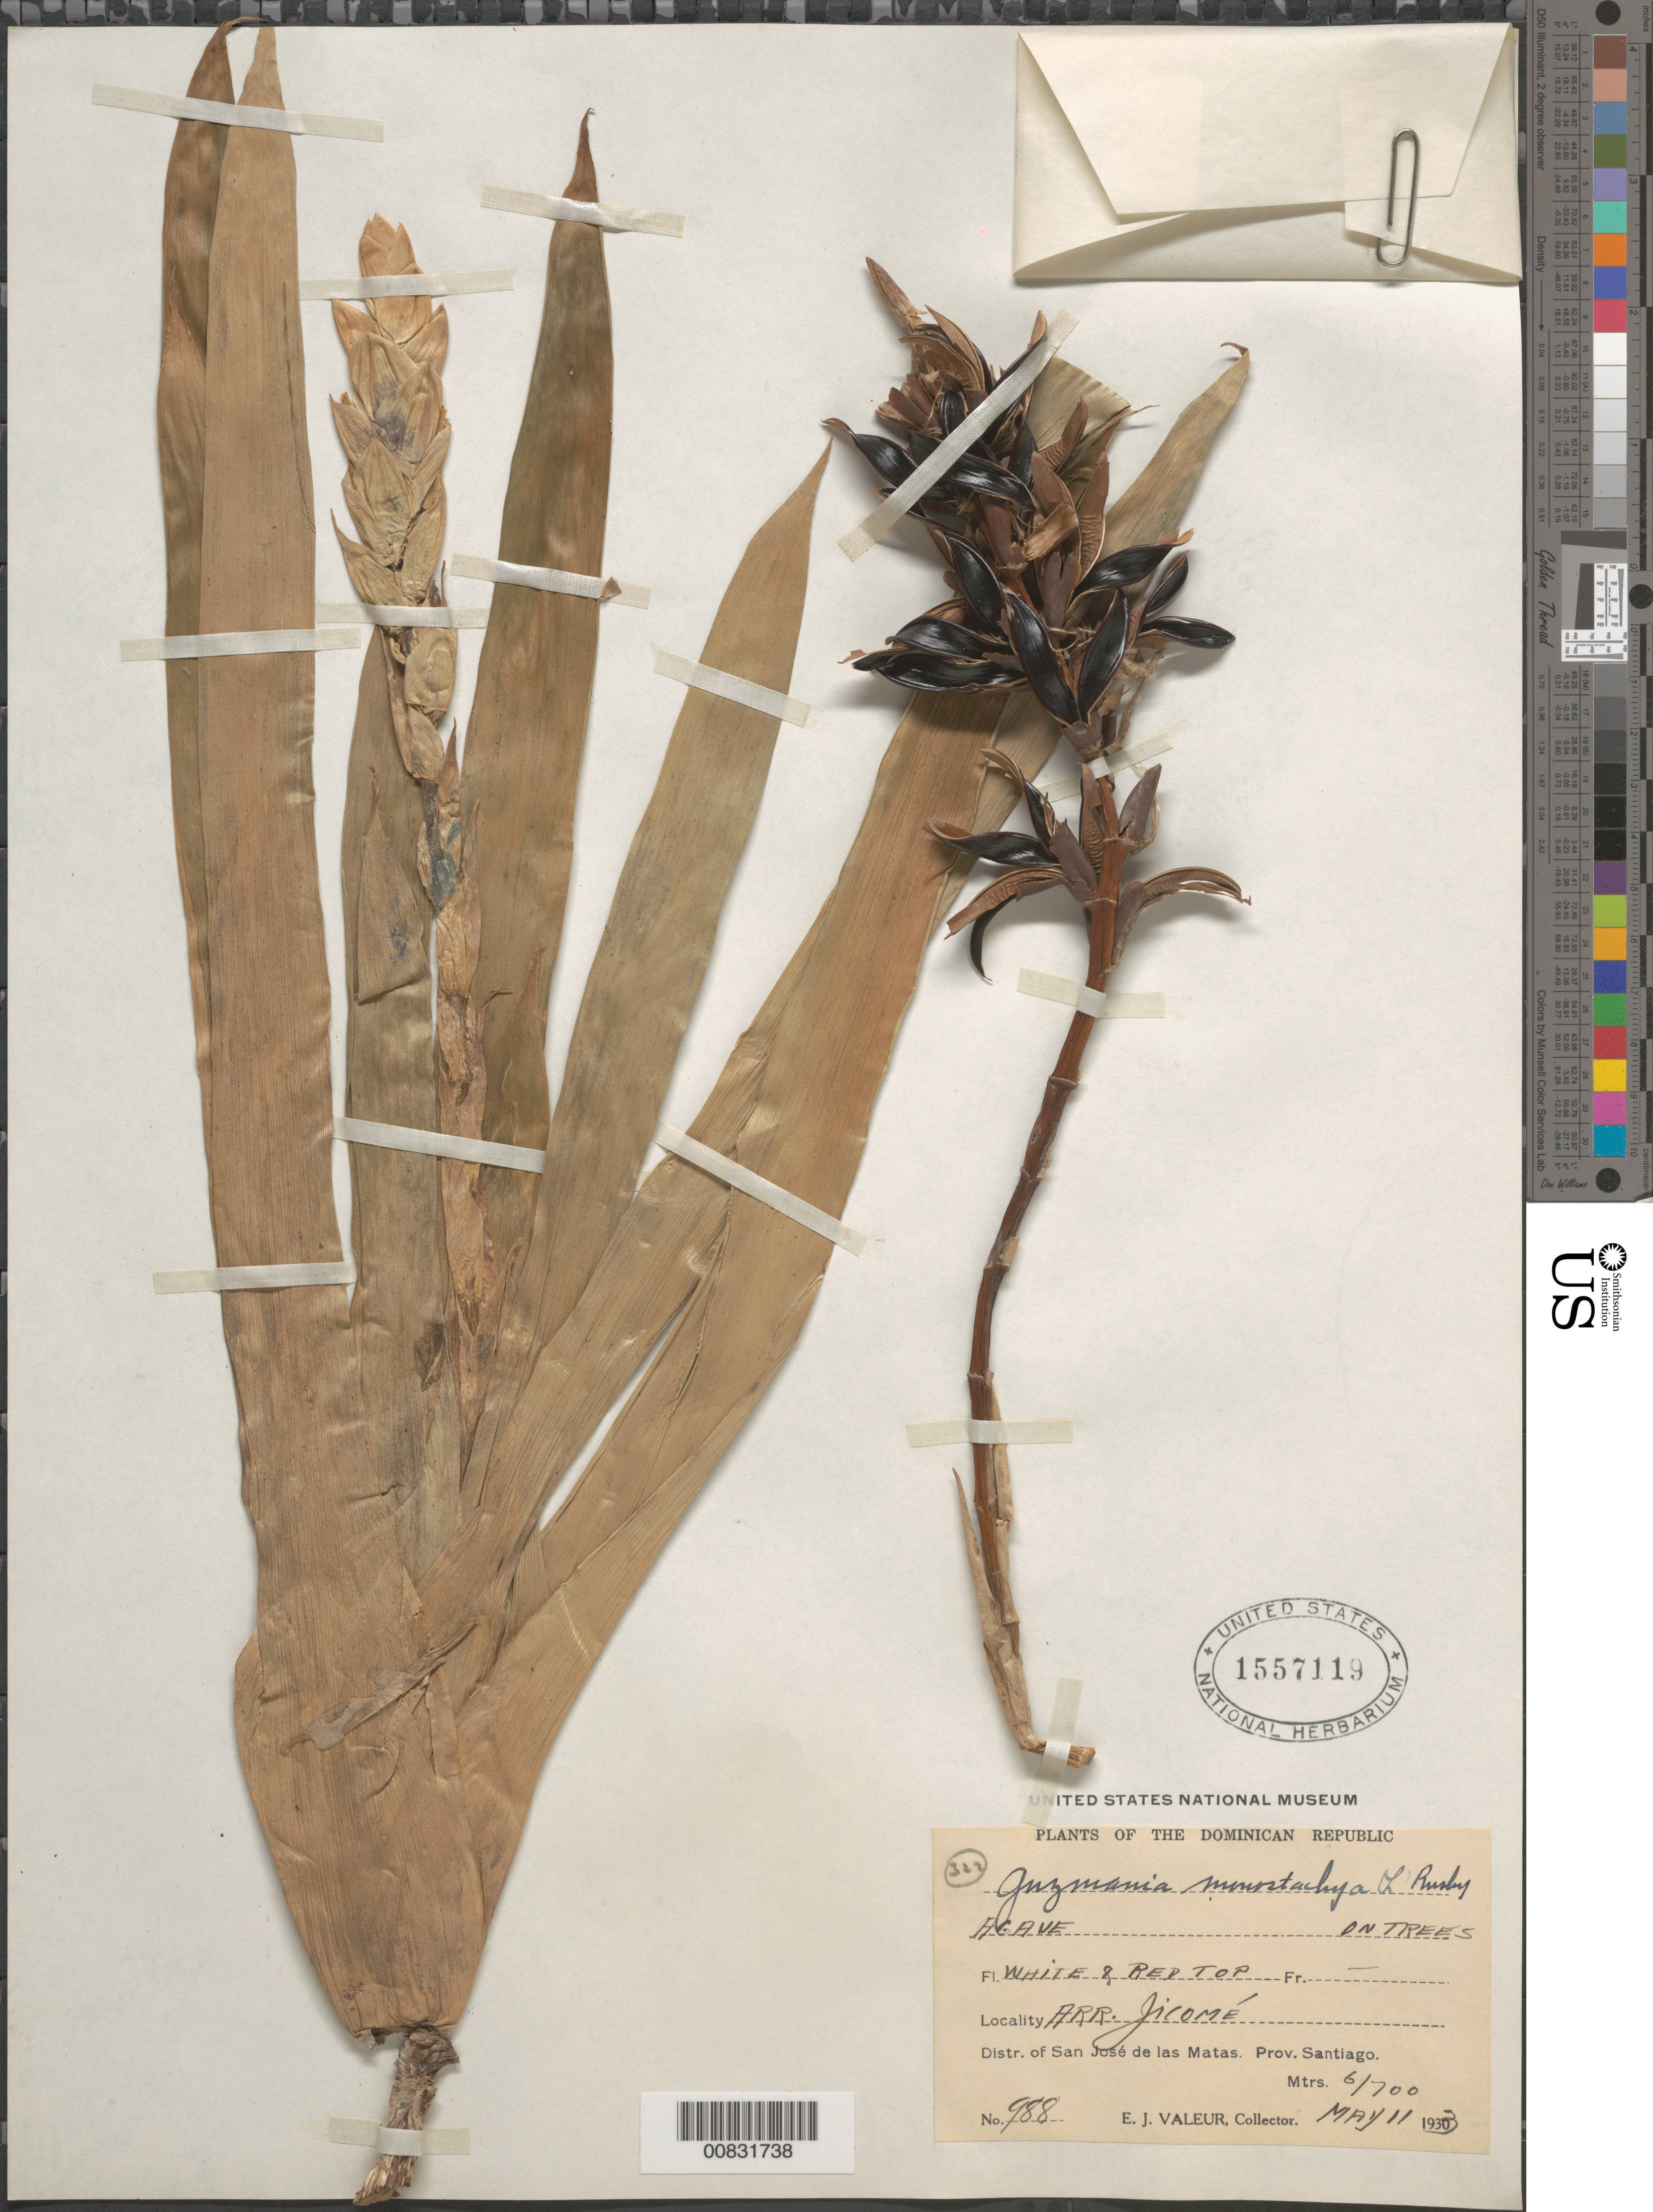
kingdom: Plantae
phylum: Tracheophyta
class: Liliopsida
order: Poales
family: Bromeliaceae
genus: Guzmania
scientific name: Guzmania monostachia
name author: (L.) Rusby ex Mez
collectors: E. Valeur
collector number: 988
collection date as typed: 11 May 1933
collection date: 1933-05-11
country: Dominican Republic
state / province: Santiago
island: Hispaniola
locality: Arroyo Jicomé. Distr. of San José de las Matas.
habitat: On trees.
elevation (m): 600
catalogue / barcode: US 1557119